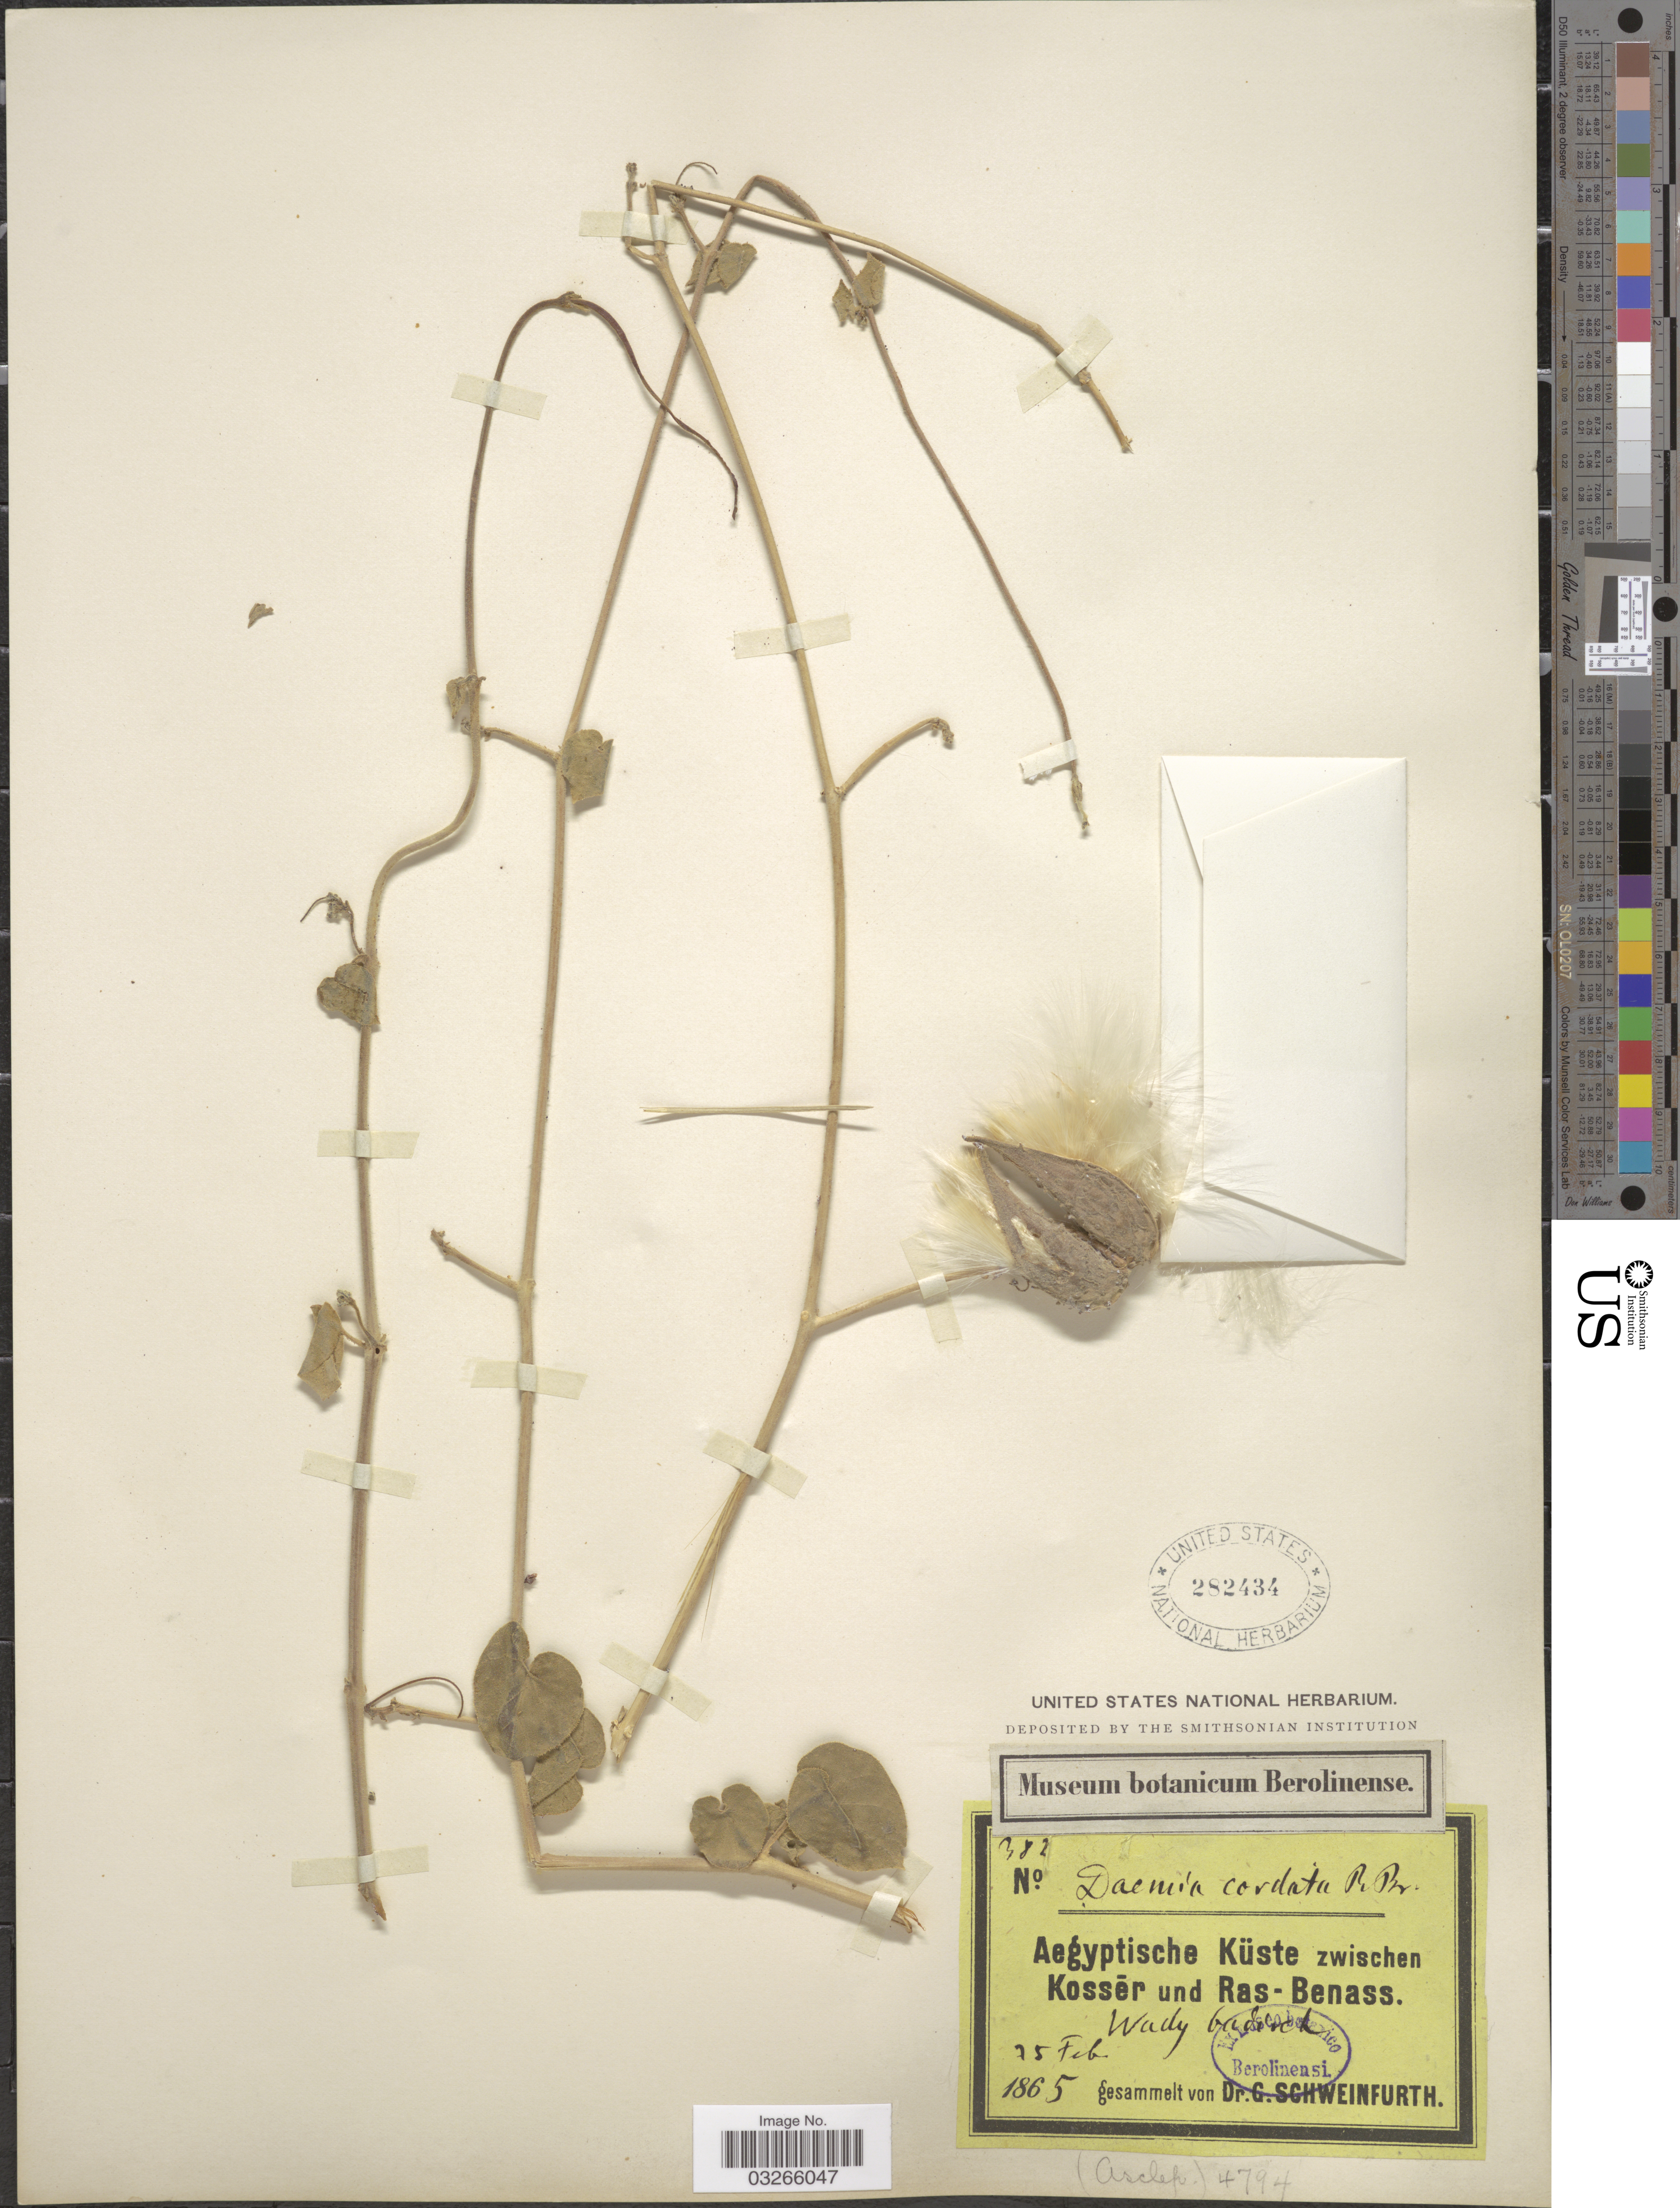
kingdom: Plantae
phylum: Tracheophyta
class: Magnoliopsida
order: Gentianales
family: Apocynaceae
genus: Doemia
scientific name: Doemia cordata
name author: (Forssk.) R. Br.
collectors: G. A. Schweinfurth (herbarium)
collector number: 382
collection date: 1865-02-25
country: Egypt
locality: Aegyptische Küste zwischen Kossër und Ras-Benass.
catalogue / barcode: US 282434